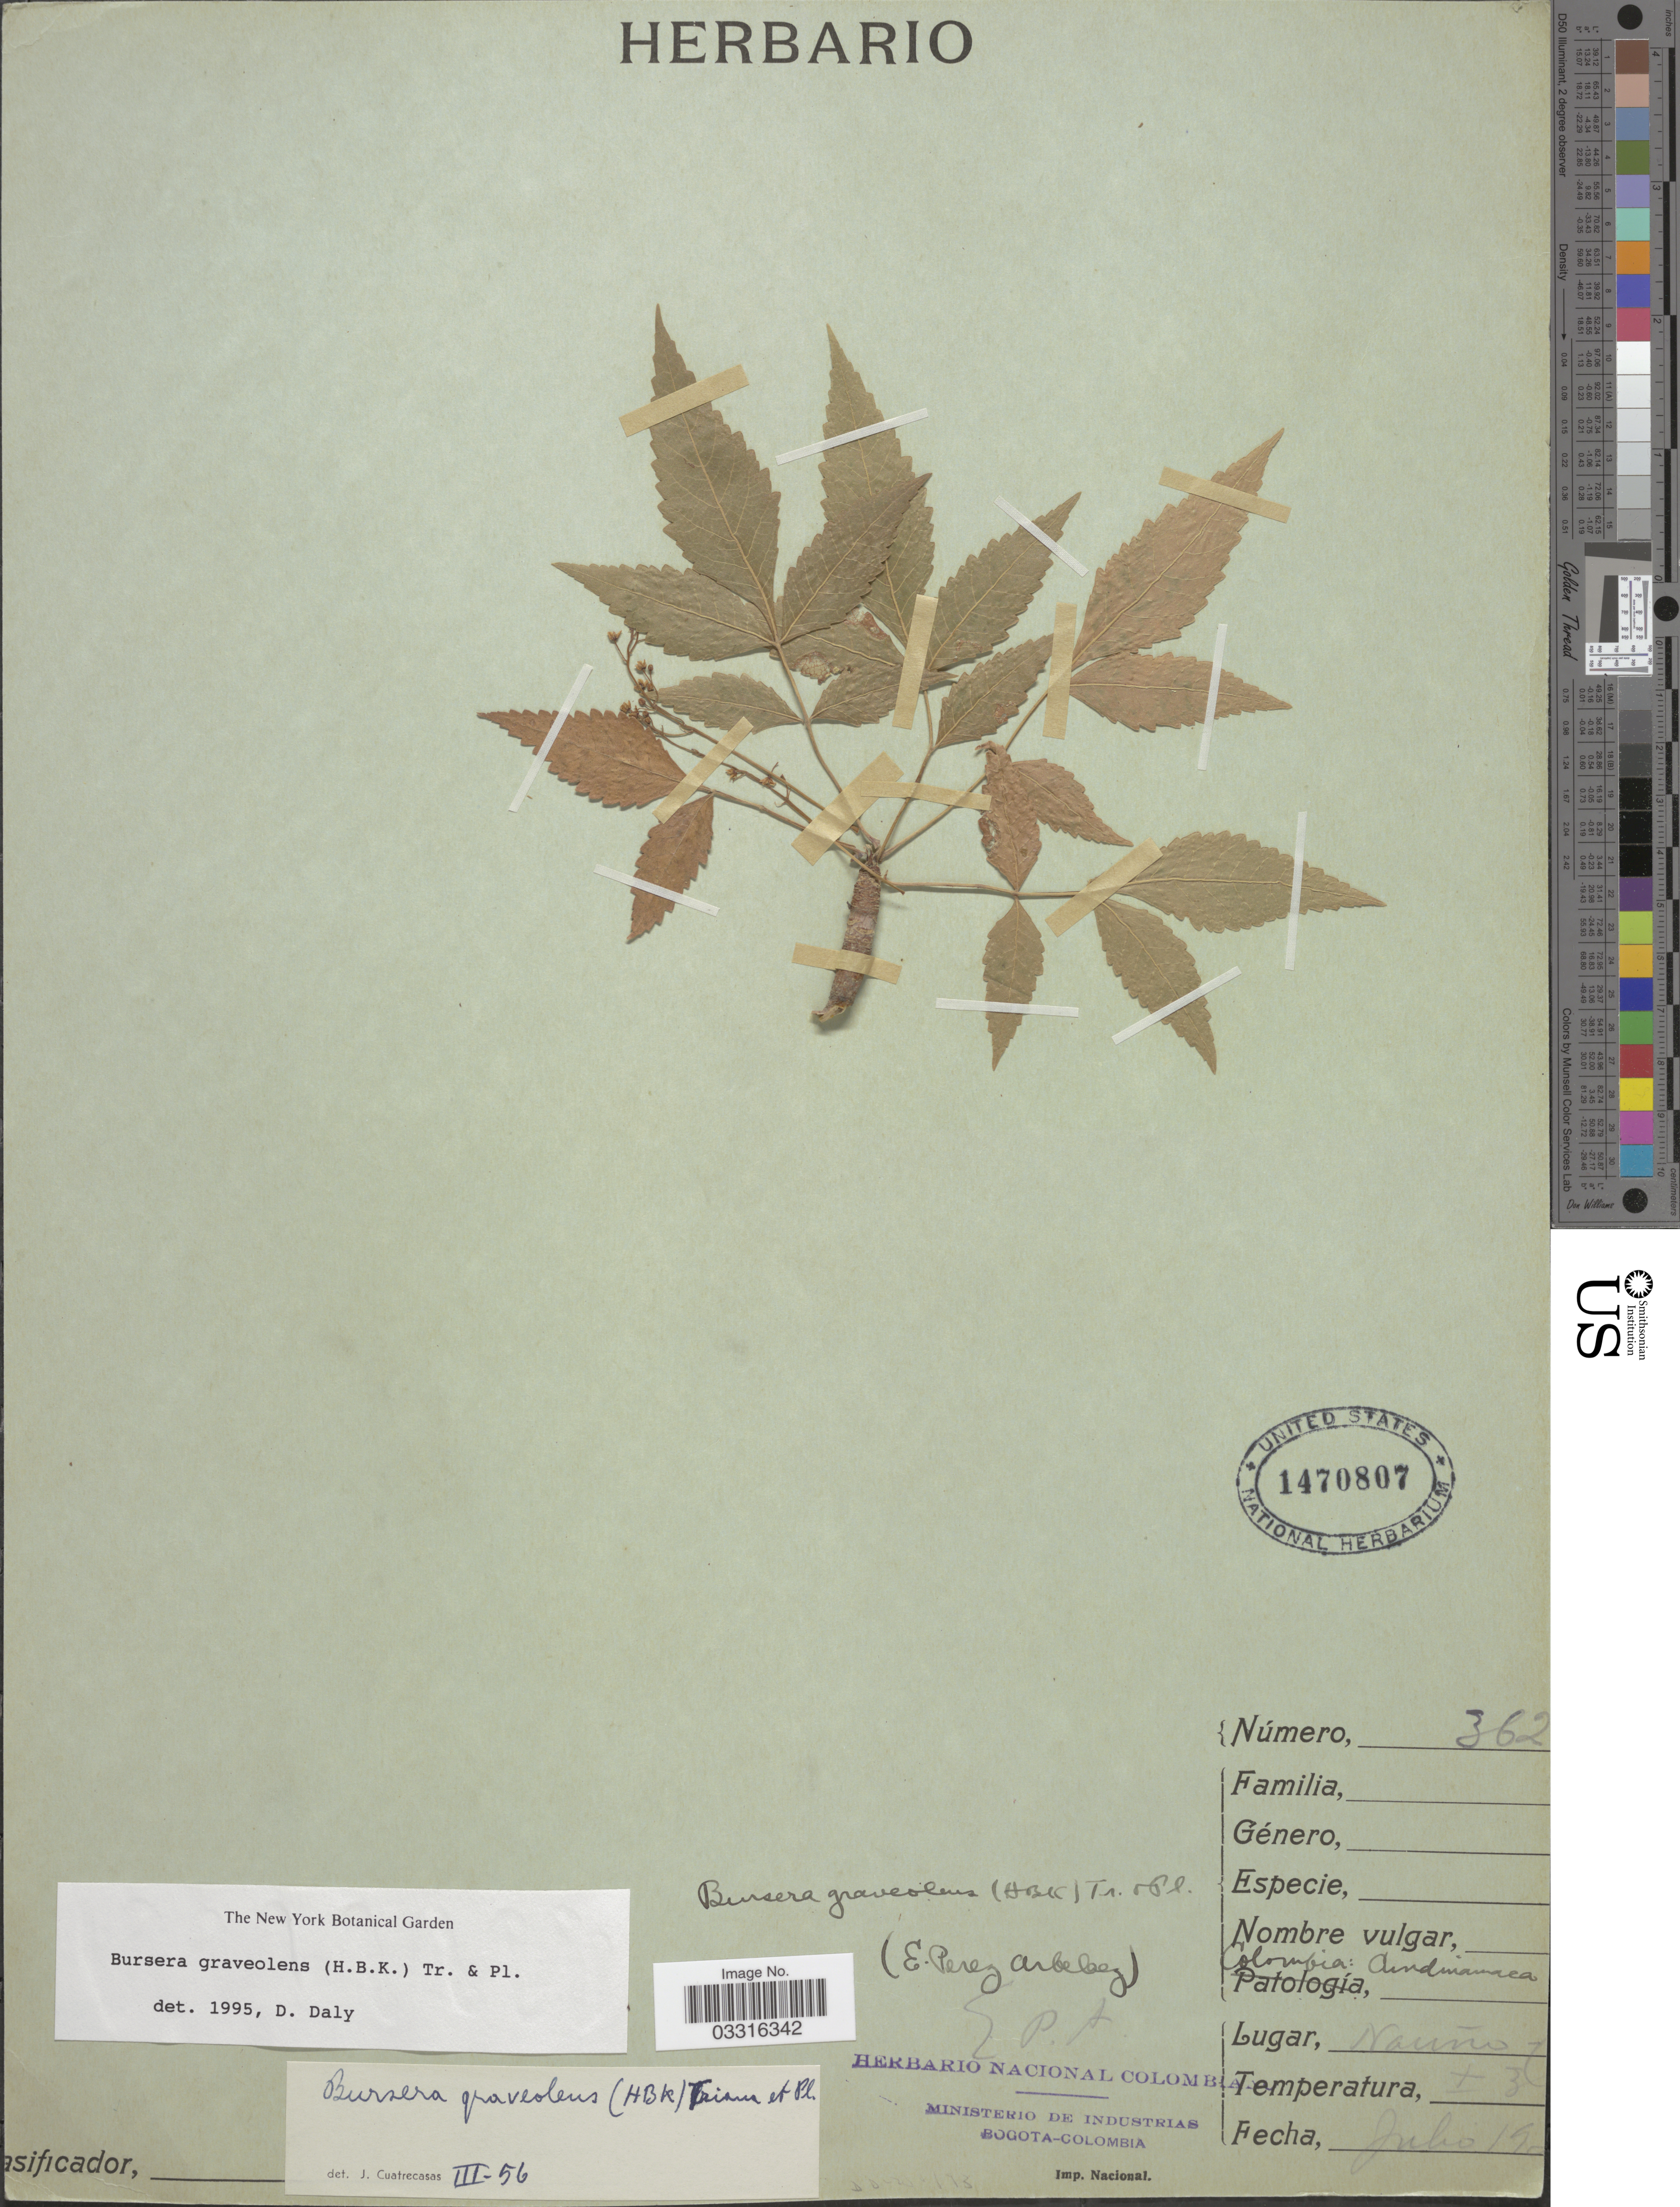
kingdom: Plantae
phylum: Tracheophyta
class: Magnoliopsida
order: Sapindales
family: Burseraceae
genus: Bursera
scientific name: Bursera graveolens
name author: (Kunth) Triana & Planch.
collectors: E. Pérez Arbeláez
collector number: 362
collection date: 1900-07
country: Colombia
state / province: Cundinamarca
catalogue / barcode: US 1470807